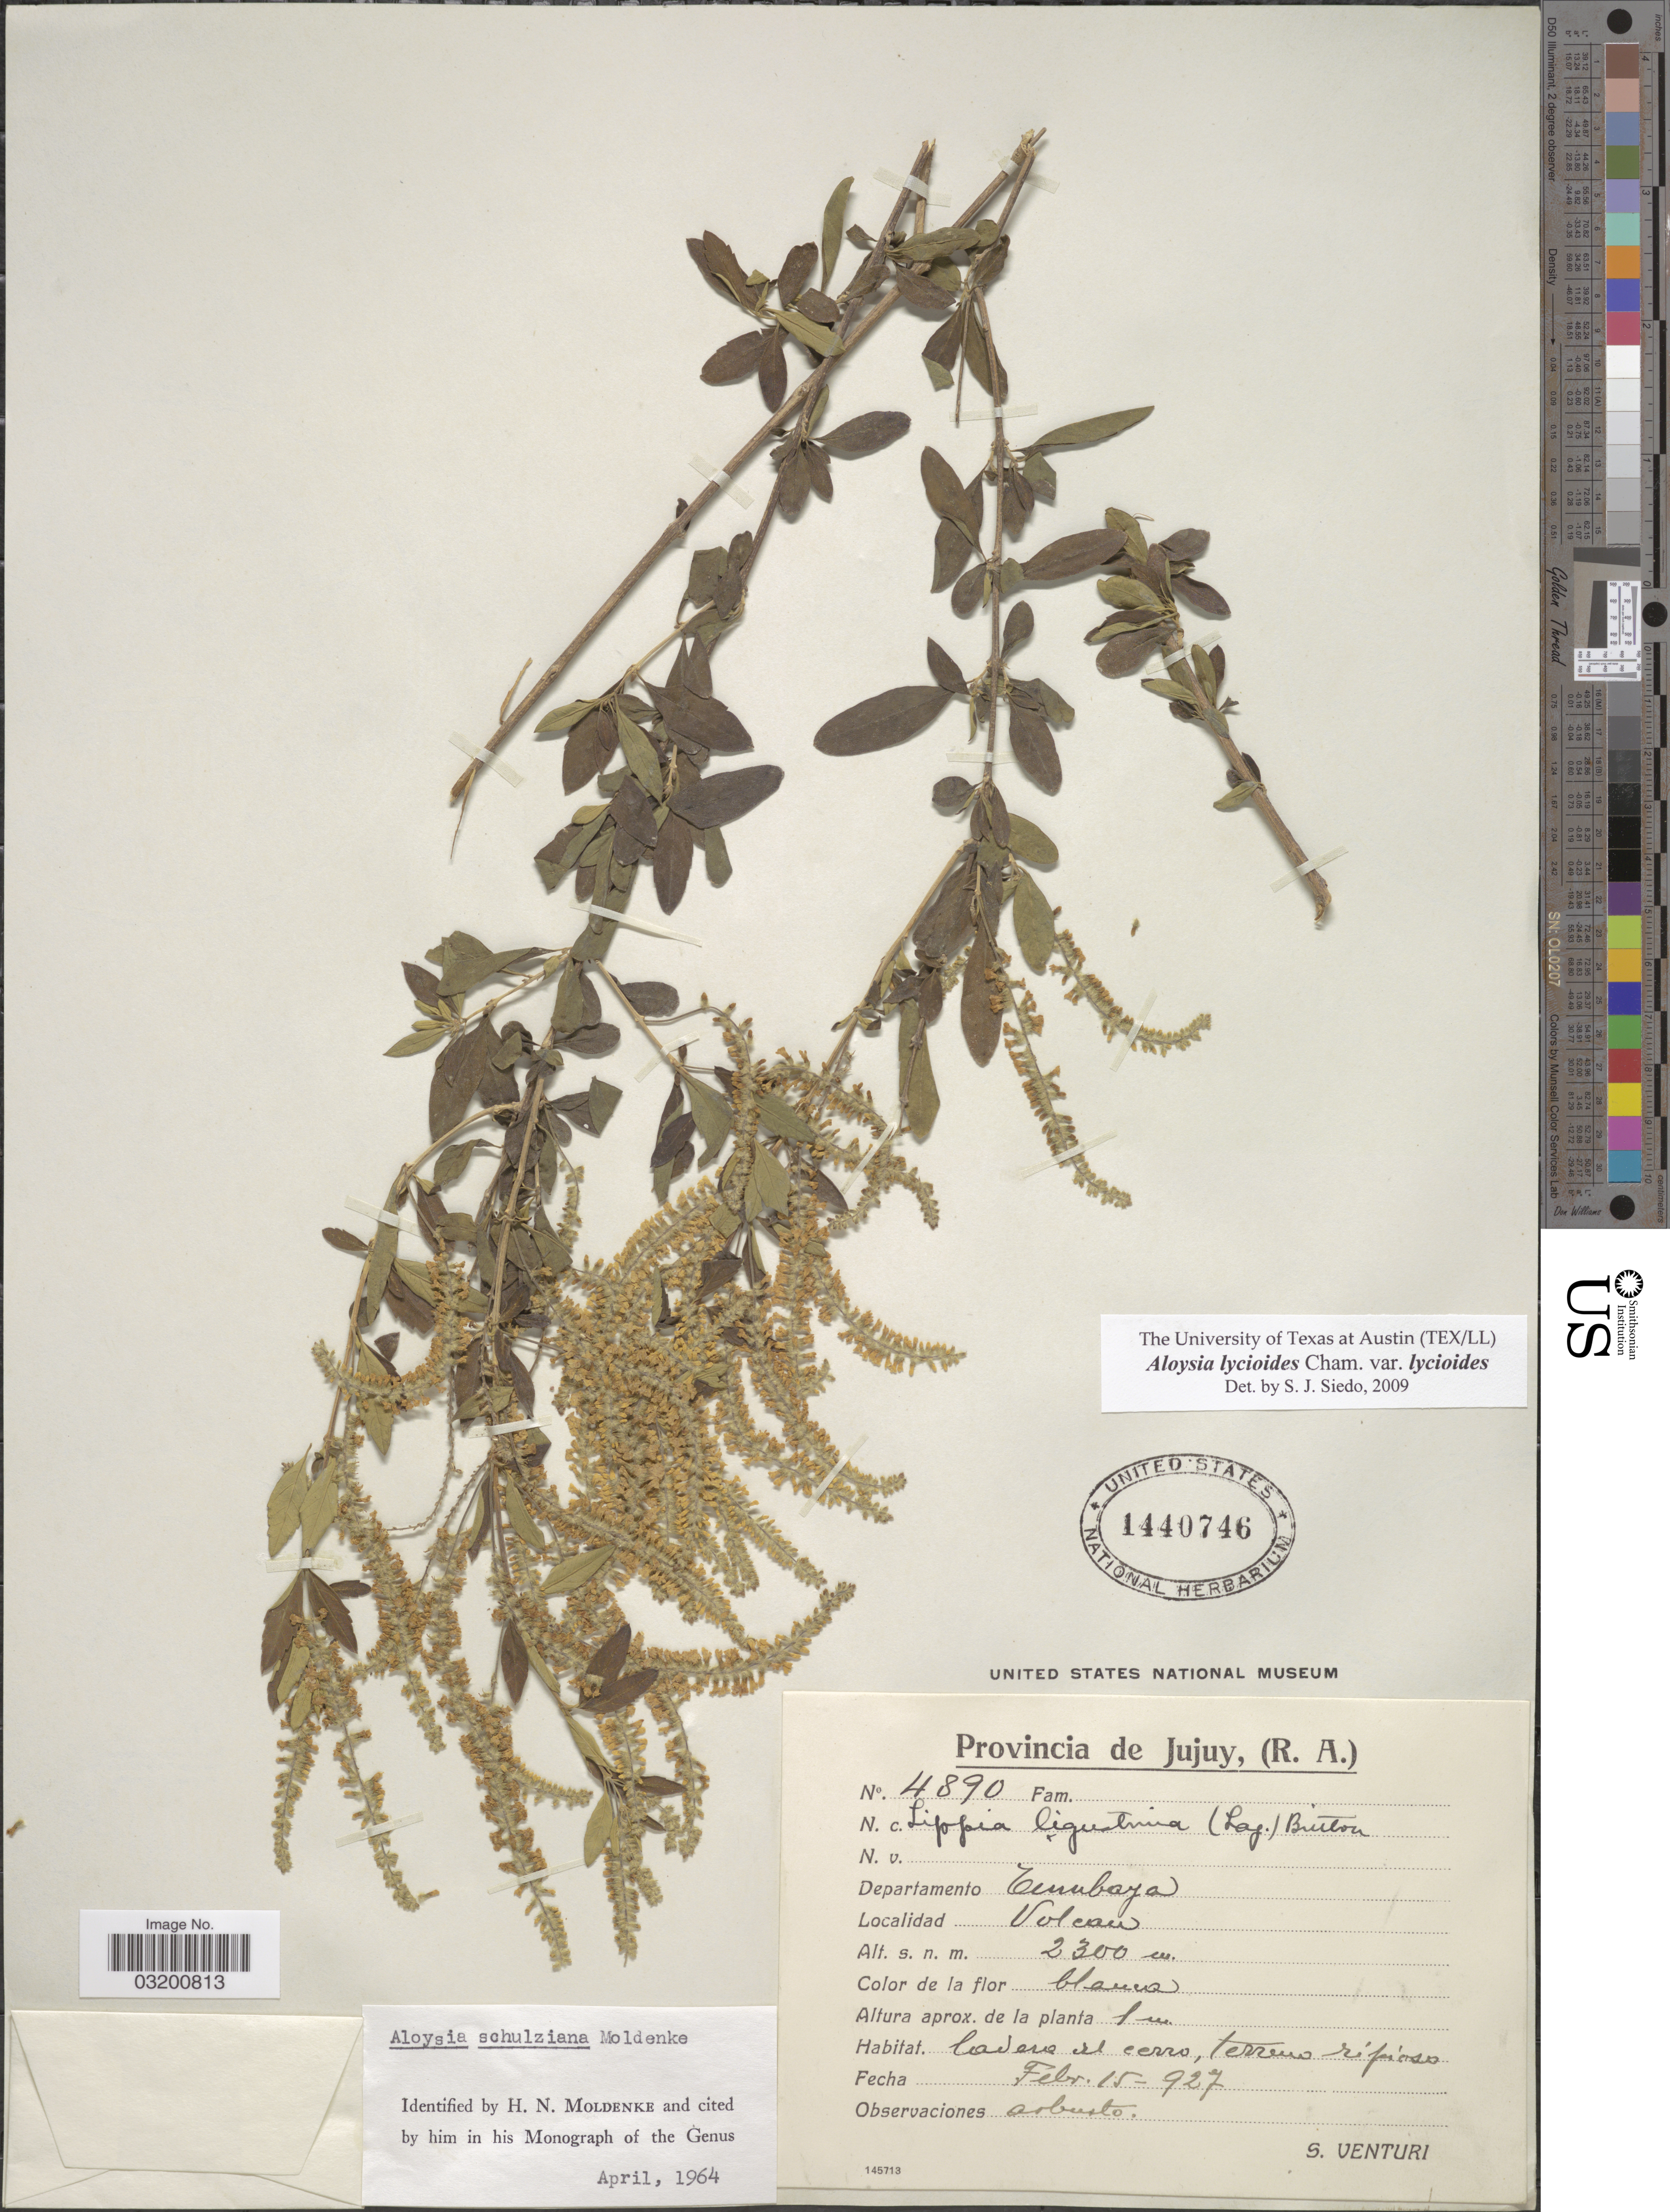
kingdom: Plantae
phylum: Tracheophyta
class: Magnoliopsida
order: Lamiales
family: Verbenaceae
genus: Aloysia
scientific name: Aloysia lycioides var. lycioides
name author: Cham.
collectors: S. Venturi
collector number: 4890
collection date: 1927-02-15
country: Argentina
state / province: Jujuy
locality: Departamento Tumbaya. Volcan.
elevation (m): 2300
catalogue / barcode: US 1440746